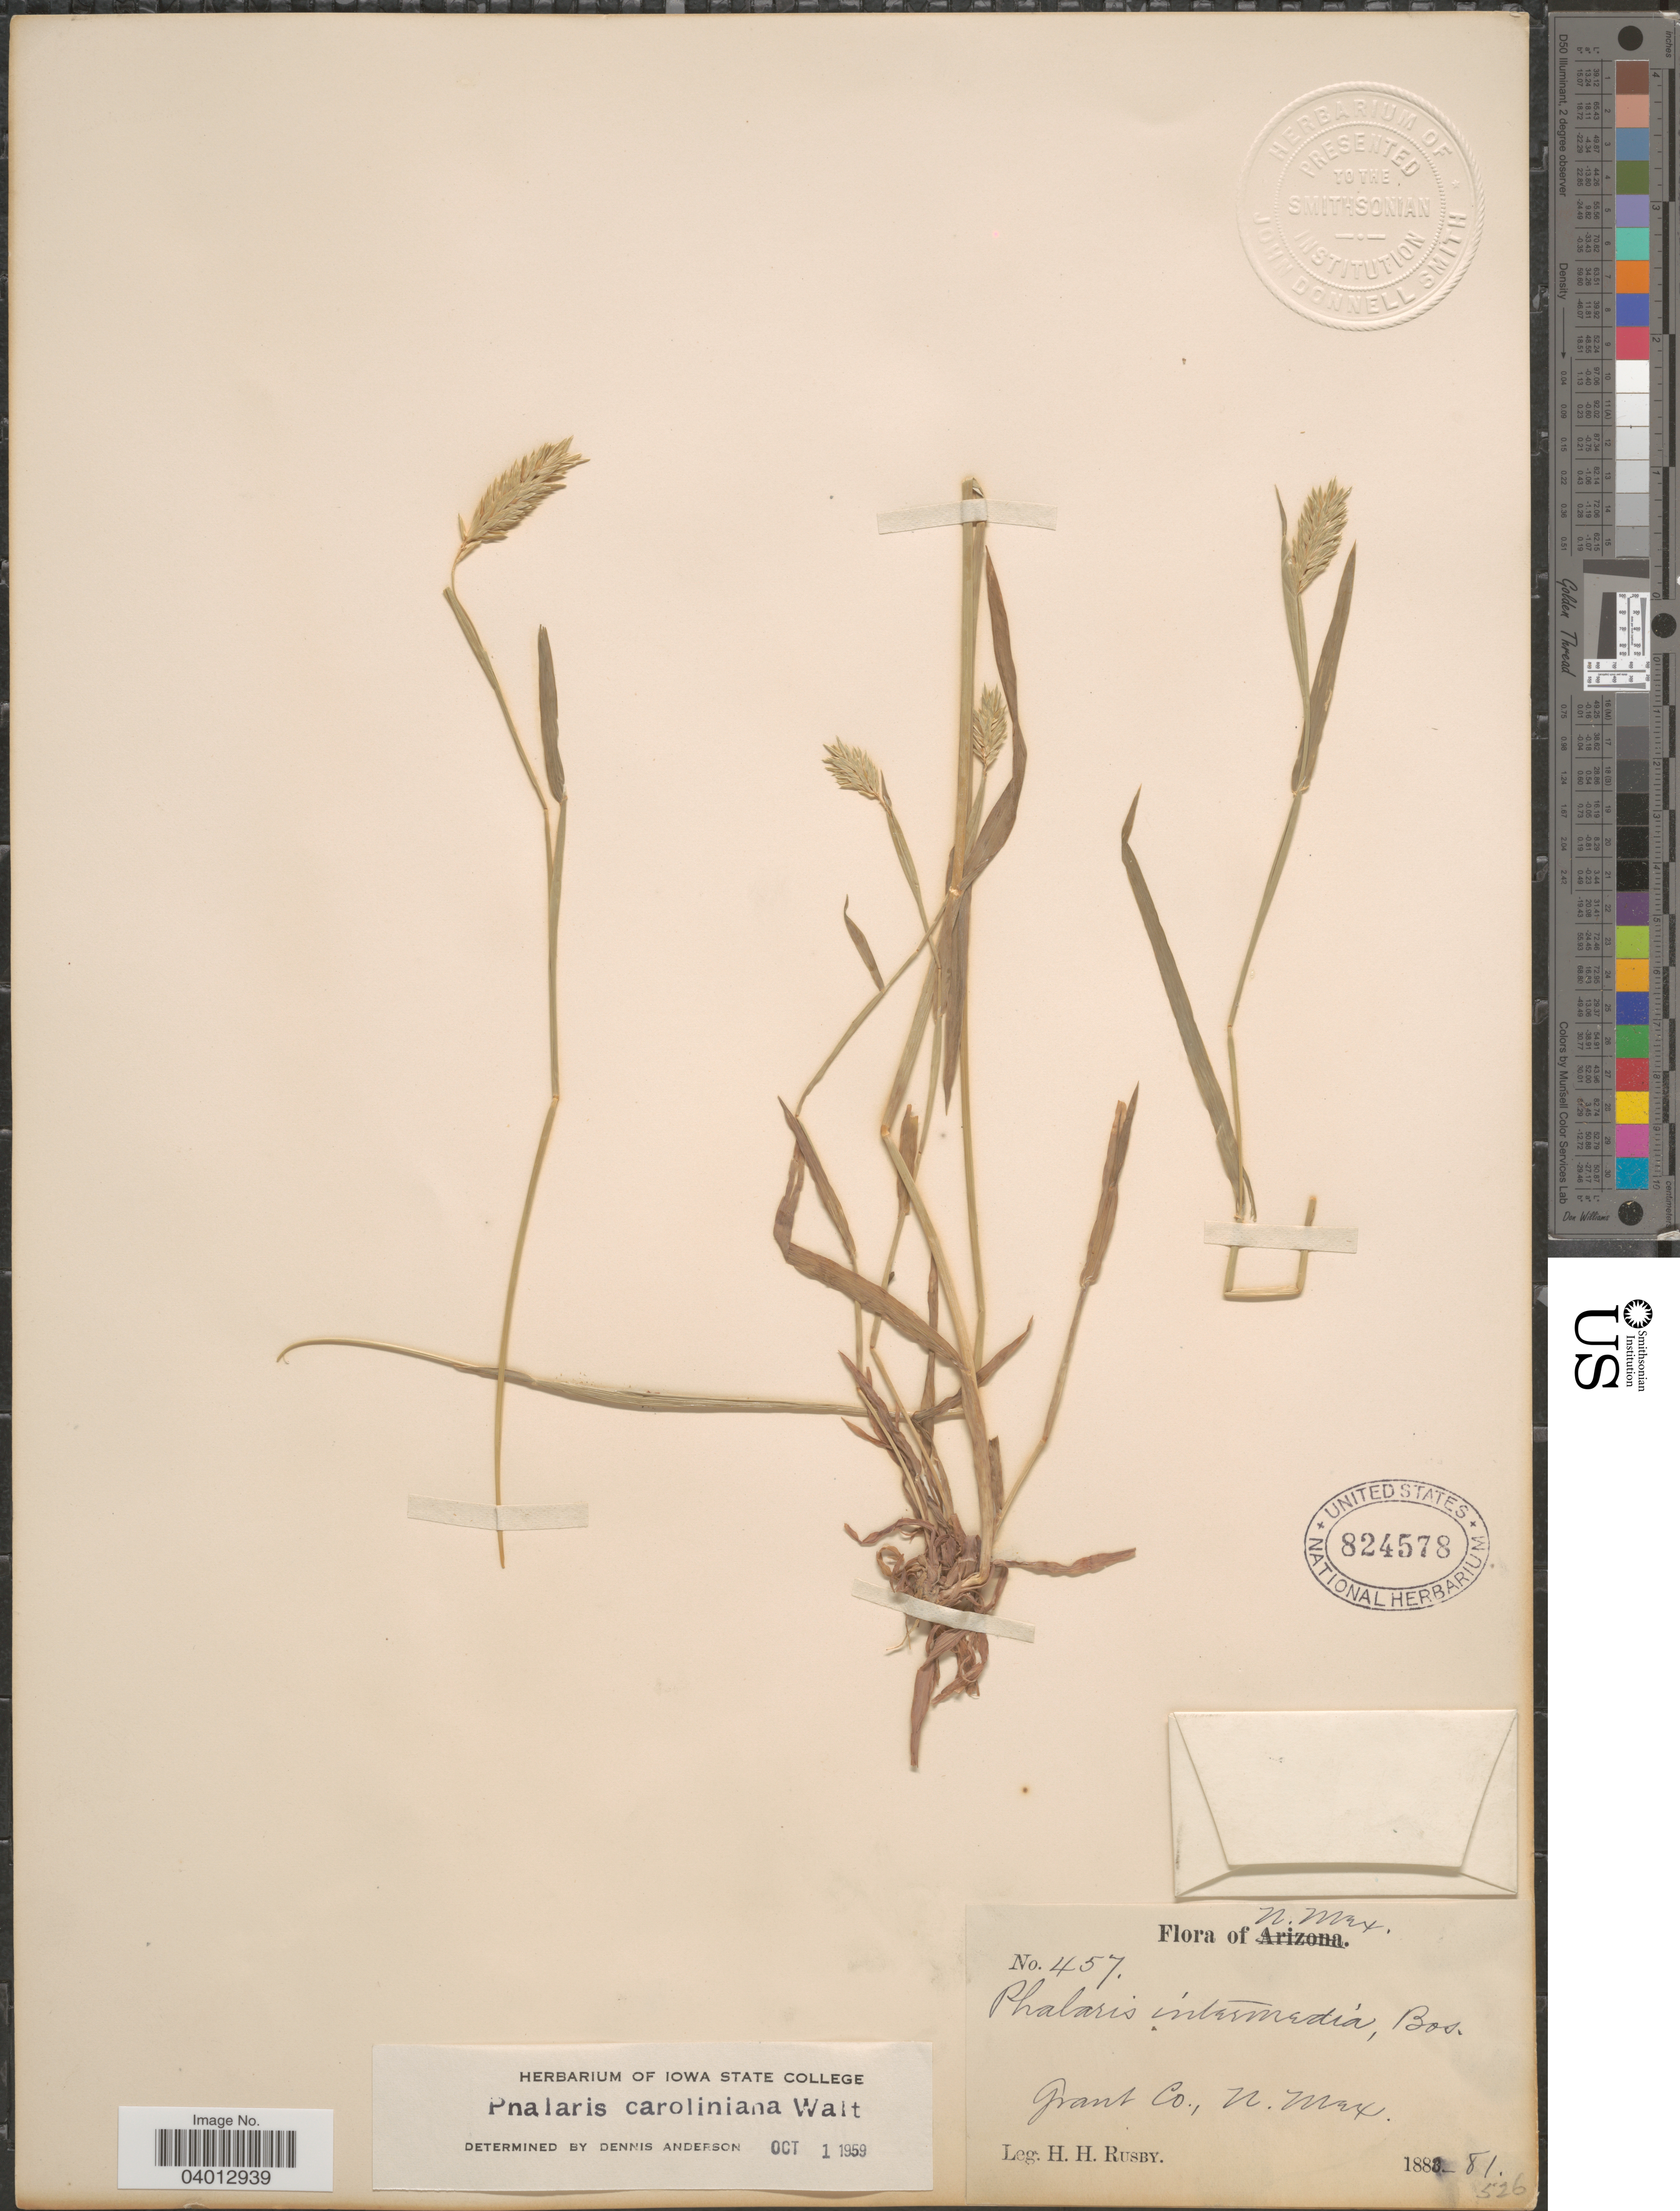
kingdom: Plantae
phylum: Tracheophyta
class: Liliopsida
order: Poales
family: Poaceae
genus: Phalaris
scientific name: Phalaris caroliniana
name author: Walter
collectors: H. H. Rusby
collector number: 457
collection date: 1880/1881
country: United States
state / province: New Mexico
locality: N. Mex. Grant Co.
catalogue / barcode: US 824578